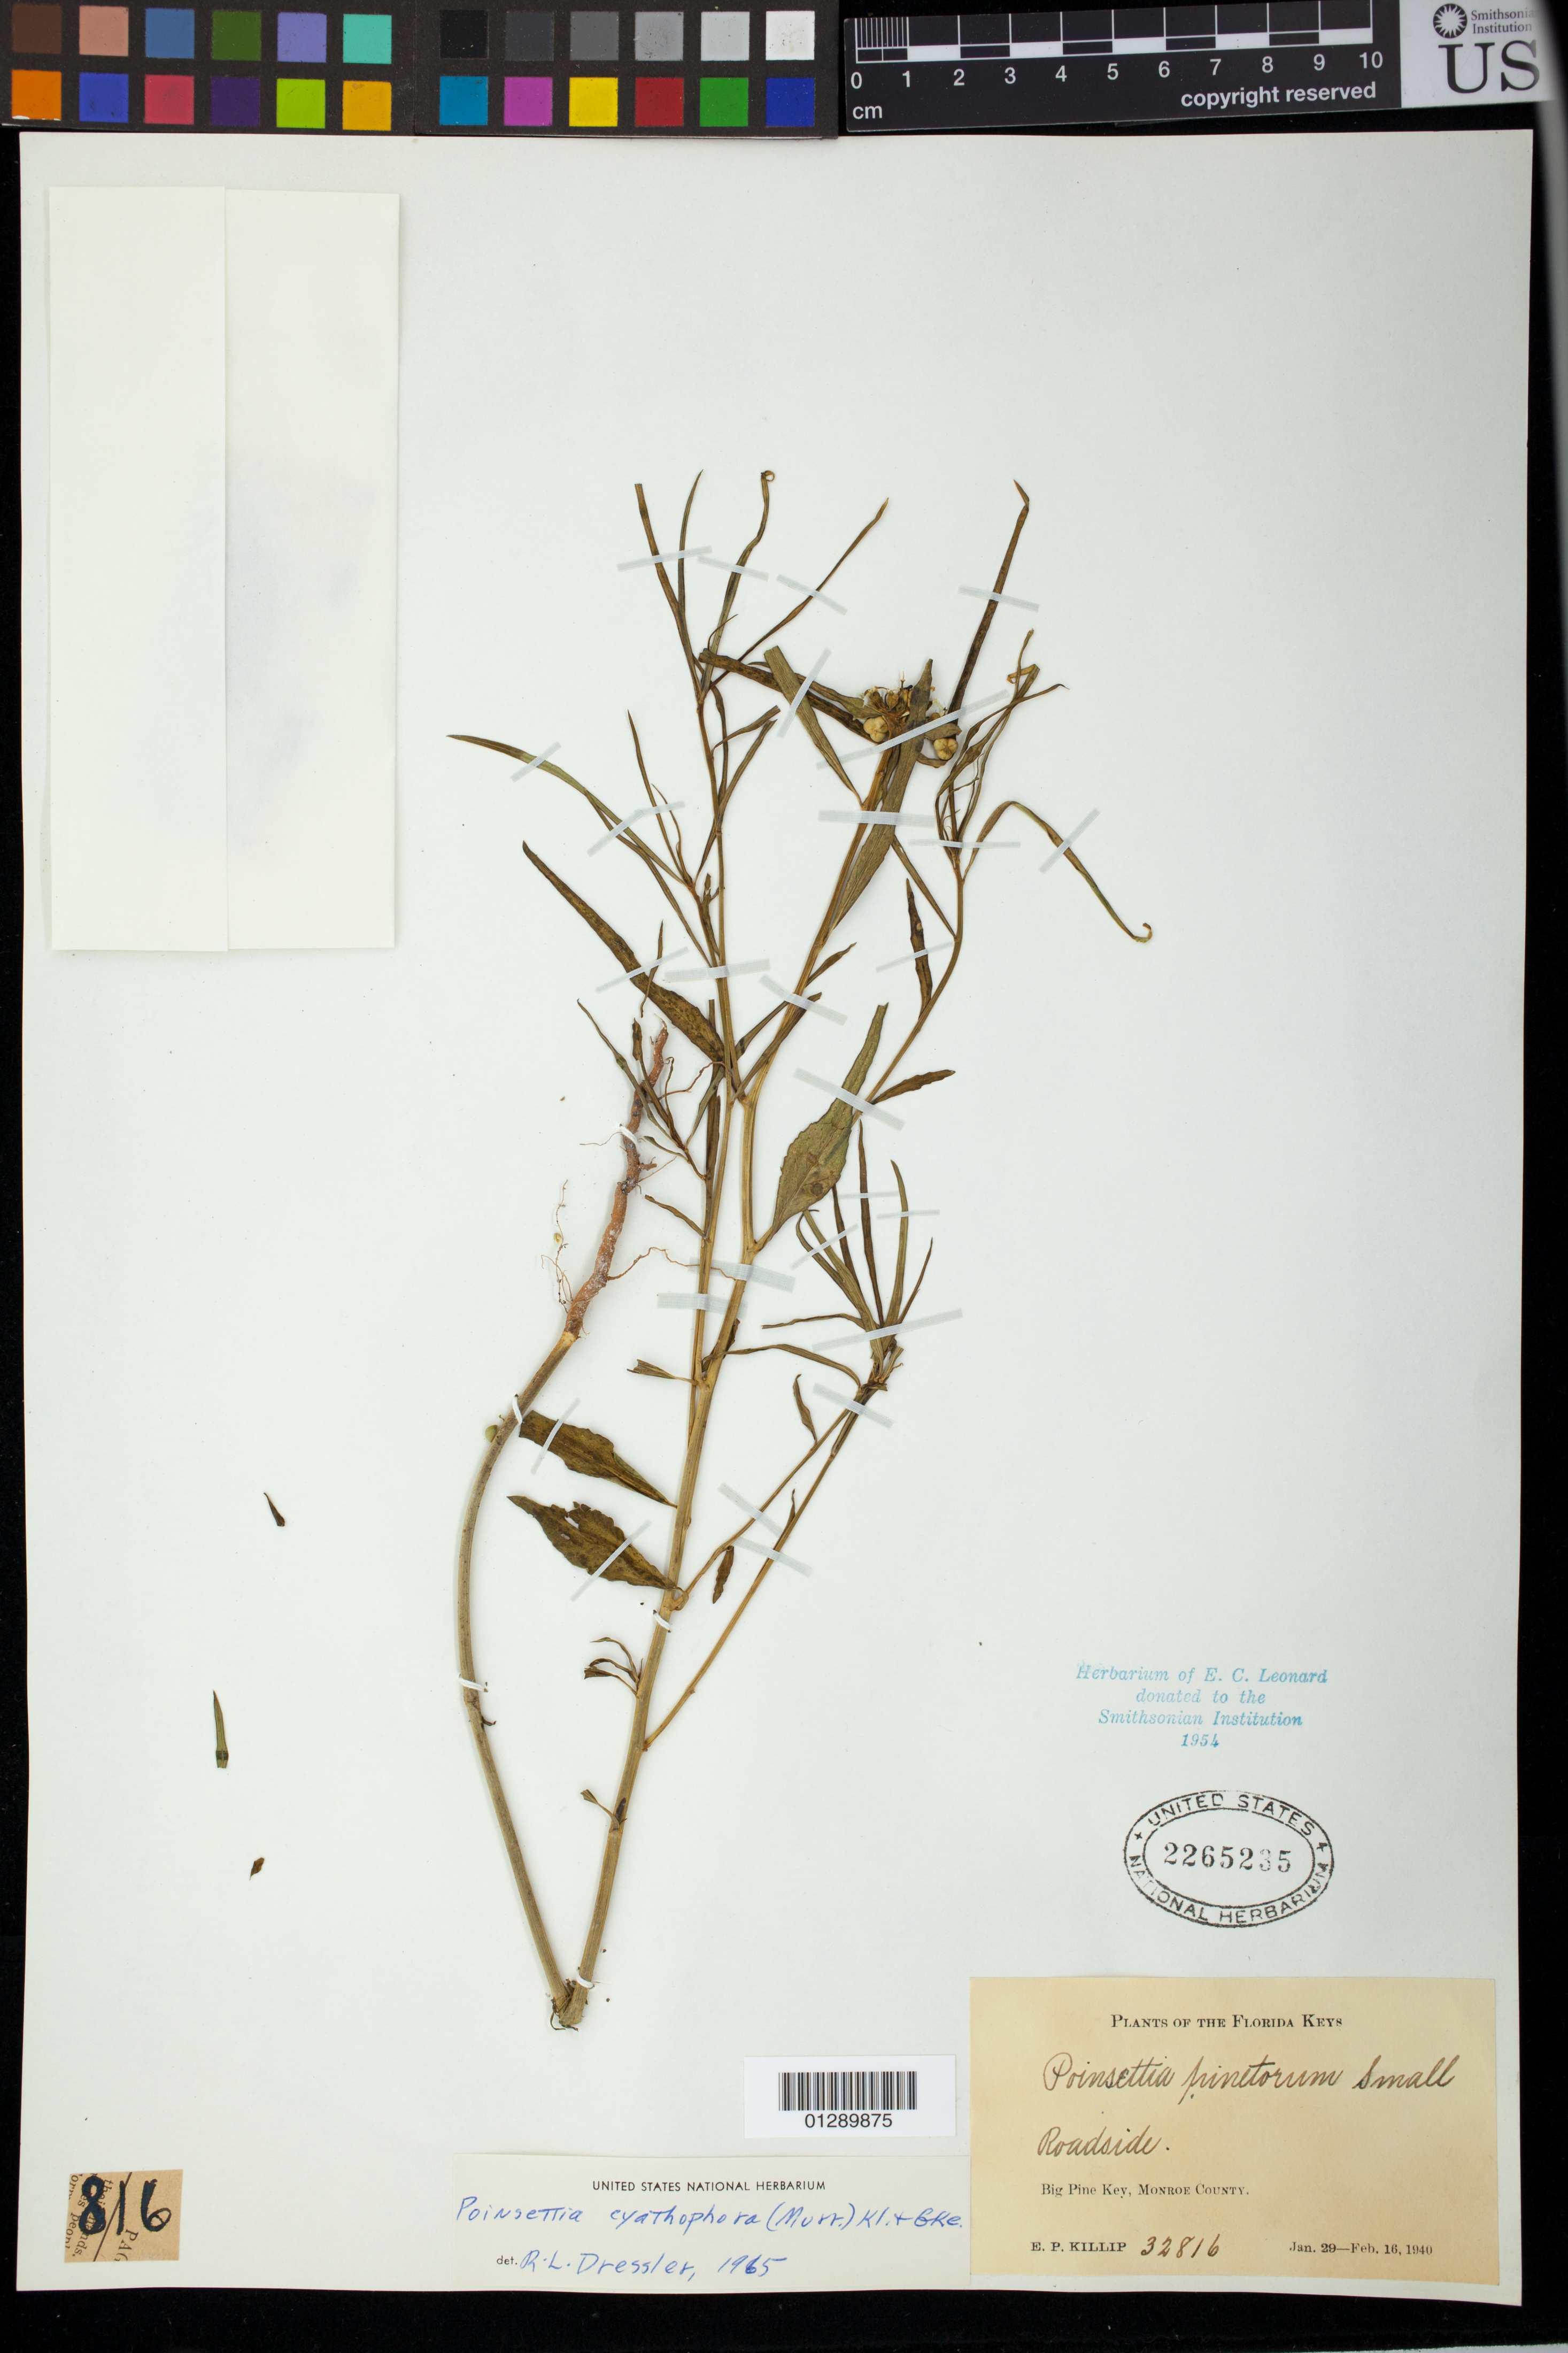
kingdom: Plantae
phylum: Tracheophyta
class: Magnoliopsida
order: Malpighiales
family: Euphorbiaceae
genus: Euphorbia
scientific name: Euphorbia heterophylla var. cyathophora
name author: (Murr.) Griseb.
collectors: E. P. Killip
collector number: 32816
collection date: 1940-01-29/1940-02-16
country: United States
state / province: Florida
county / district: Monroe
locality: Roadside, Big Pine Key.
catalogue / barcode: US 2265235